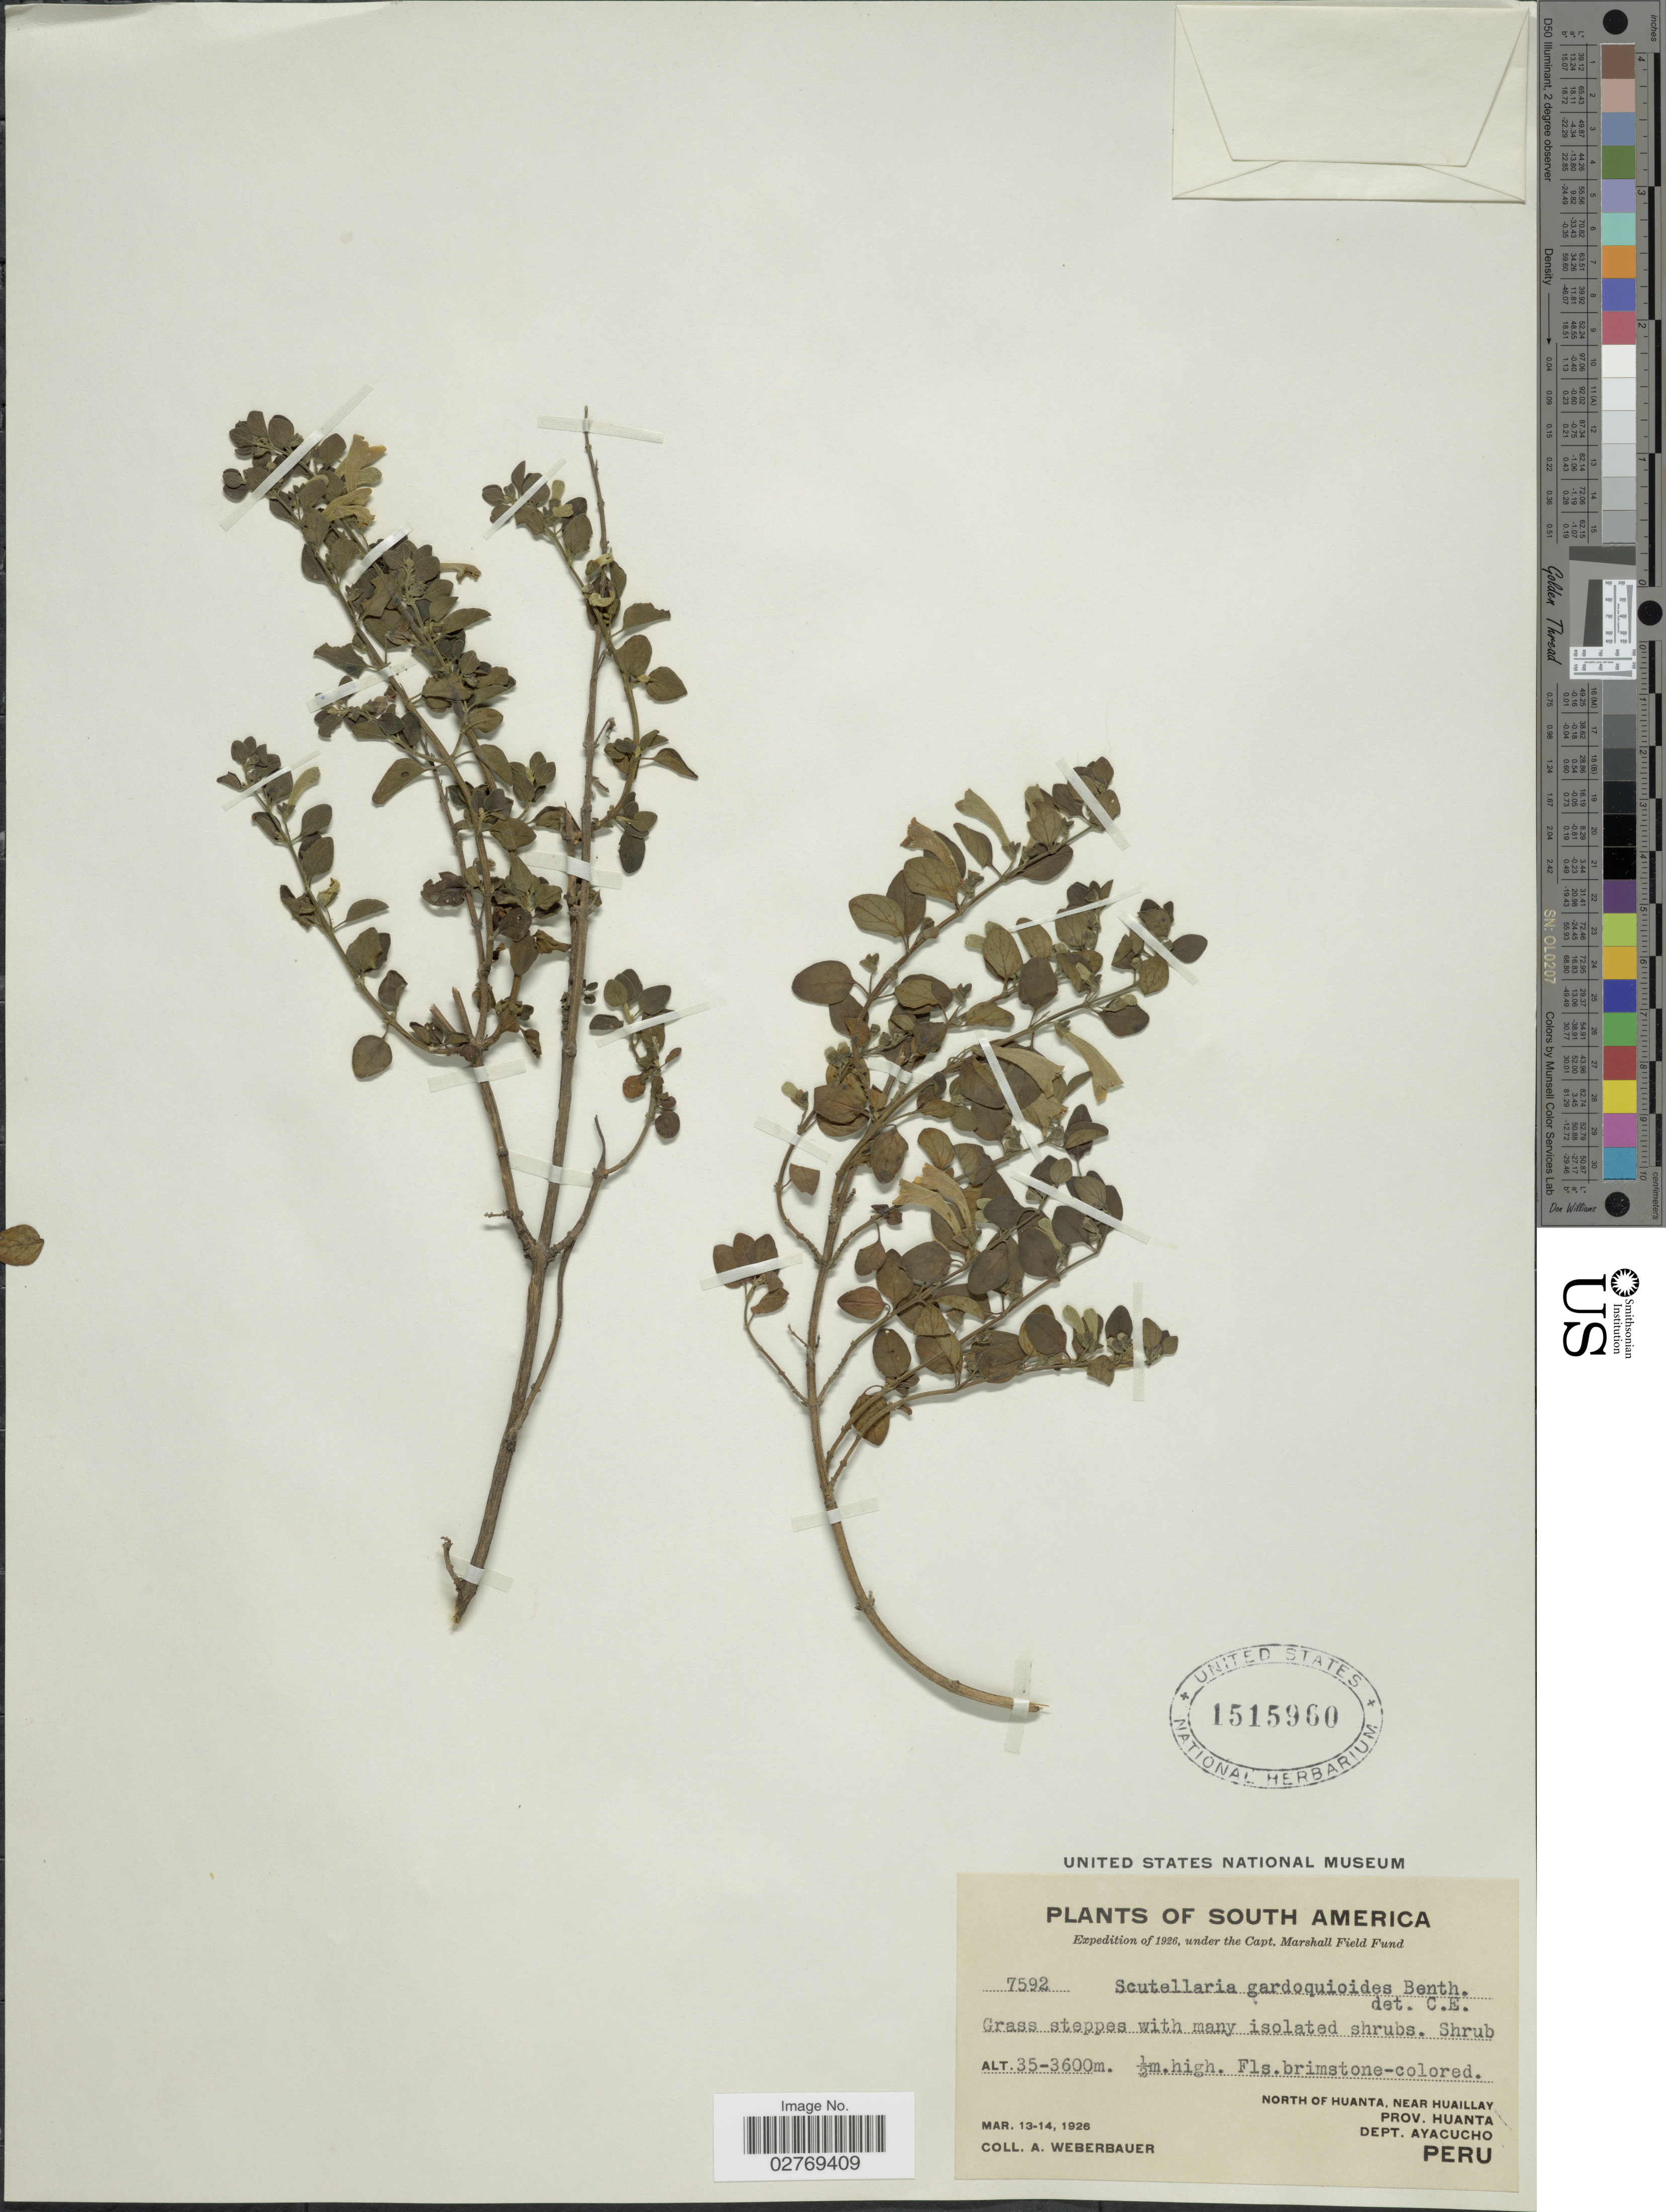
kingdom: Plantae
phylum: Tracheophyta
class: Magnoliopsida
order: Lamiales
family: Lamiaceae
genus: Scutellaria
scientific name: Scutellaria gardoquioides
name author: (Benth.) Benth.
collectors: A. Weberbauer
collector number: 7592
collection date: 1926-03-13/1926-03-14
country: Peru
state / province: Ayacucho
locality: North of Huanta, near Huaillay, Prov. Huanta, Dept. Ayacucho.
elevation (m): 3500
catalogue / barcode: US 1515960